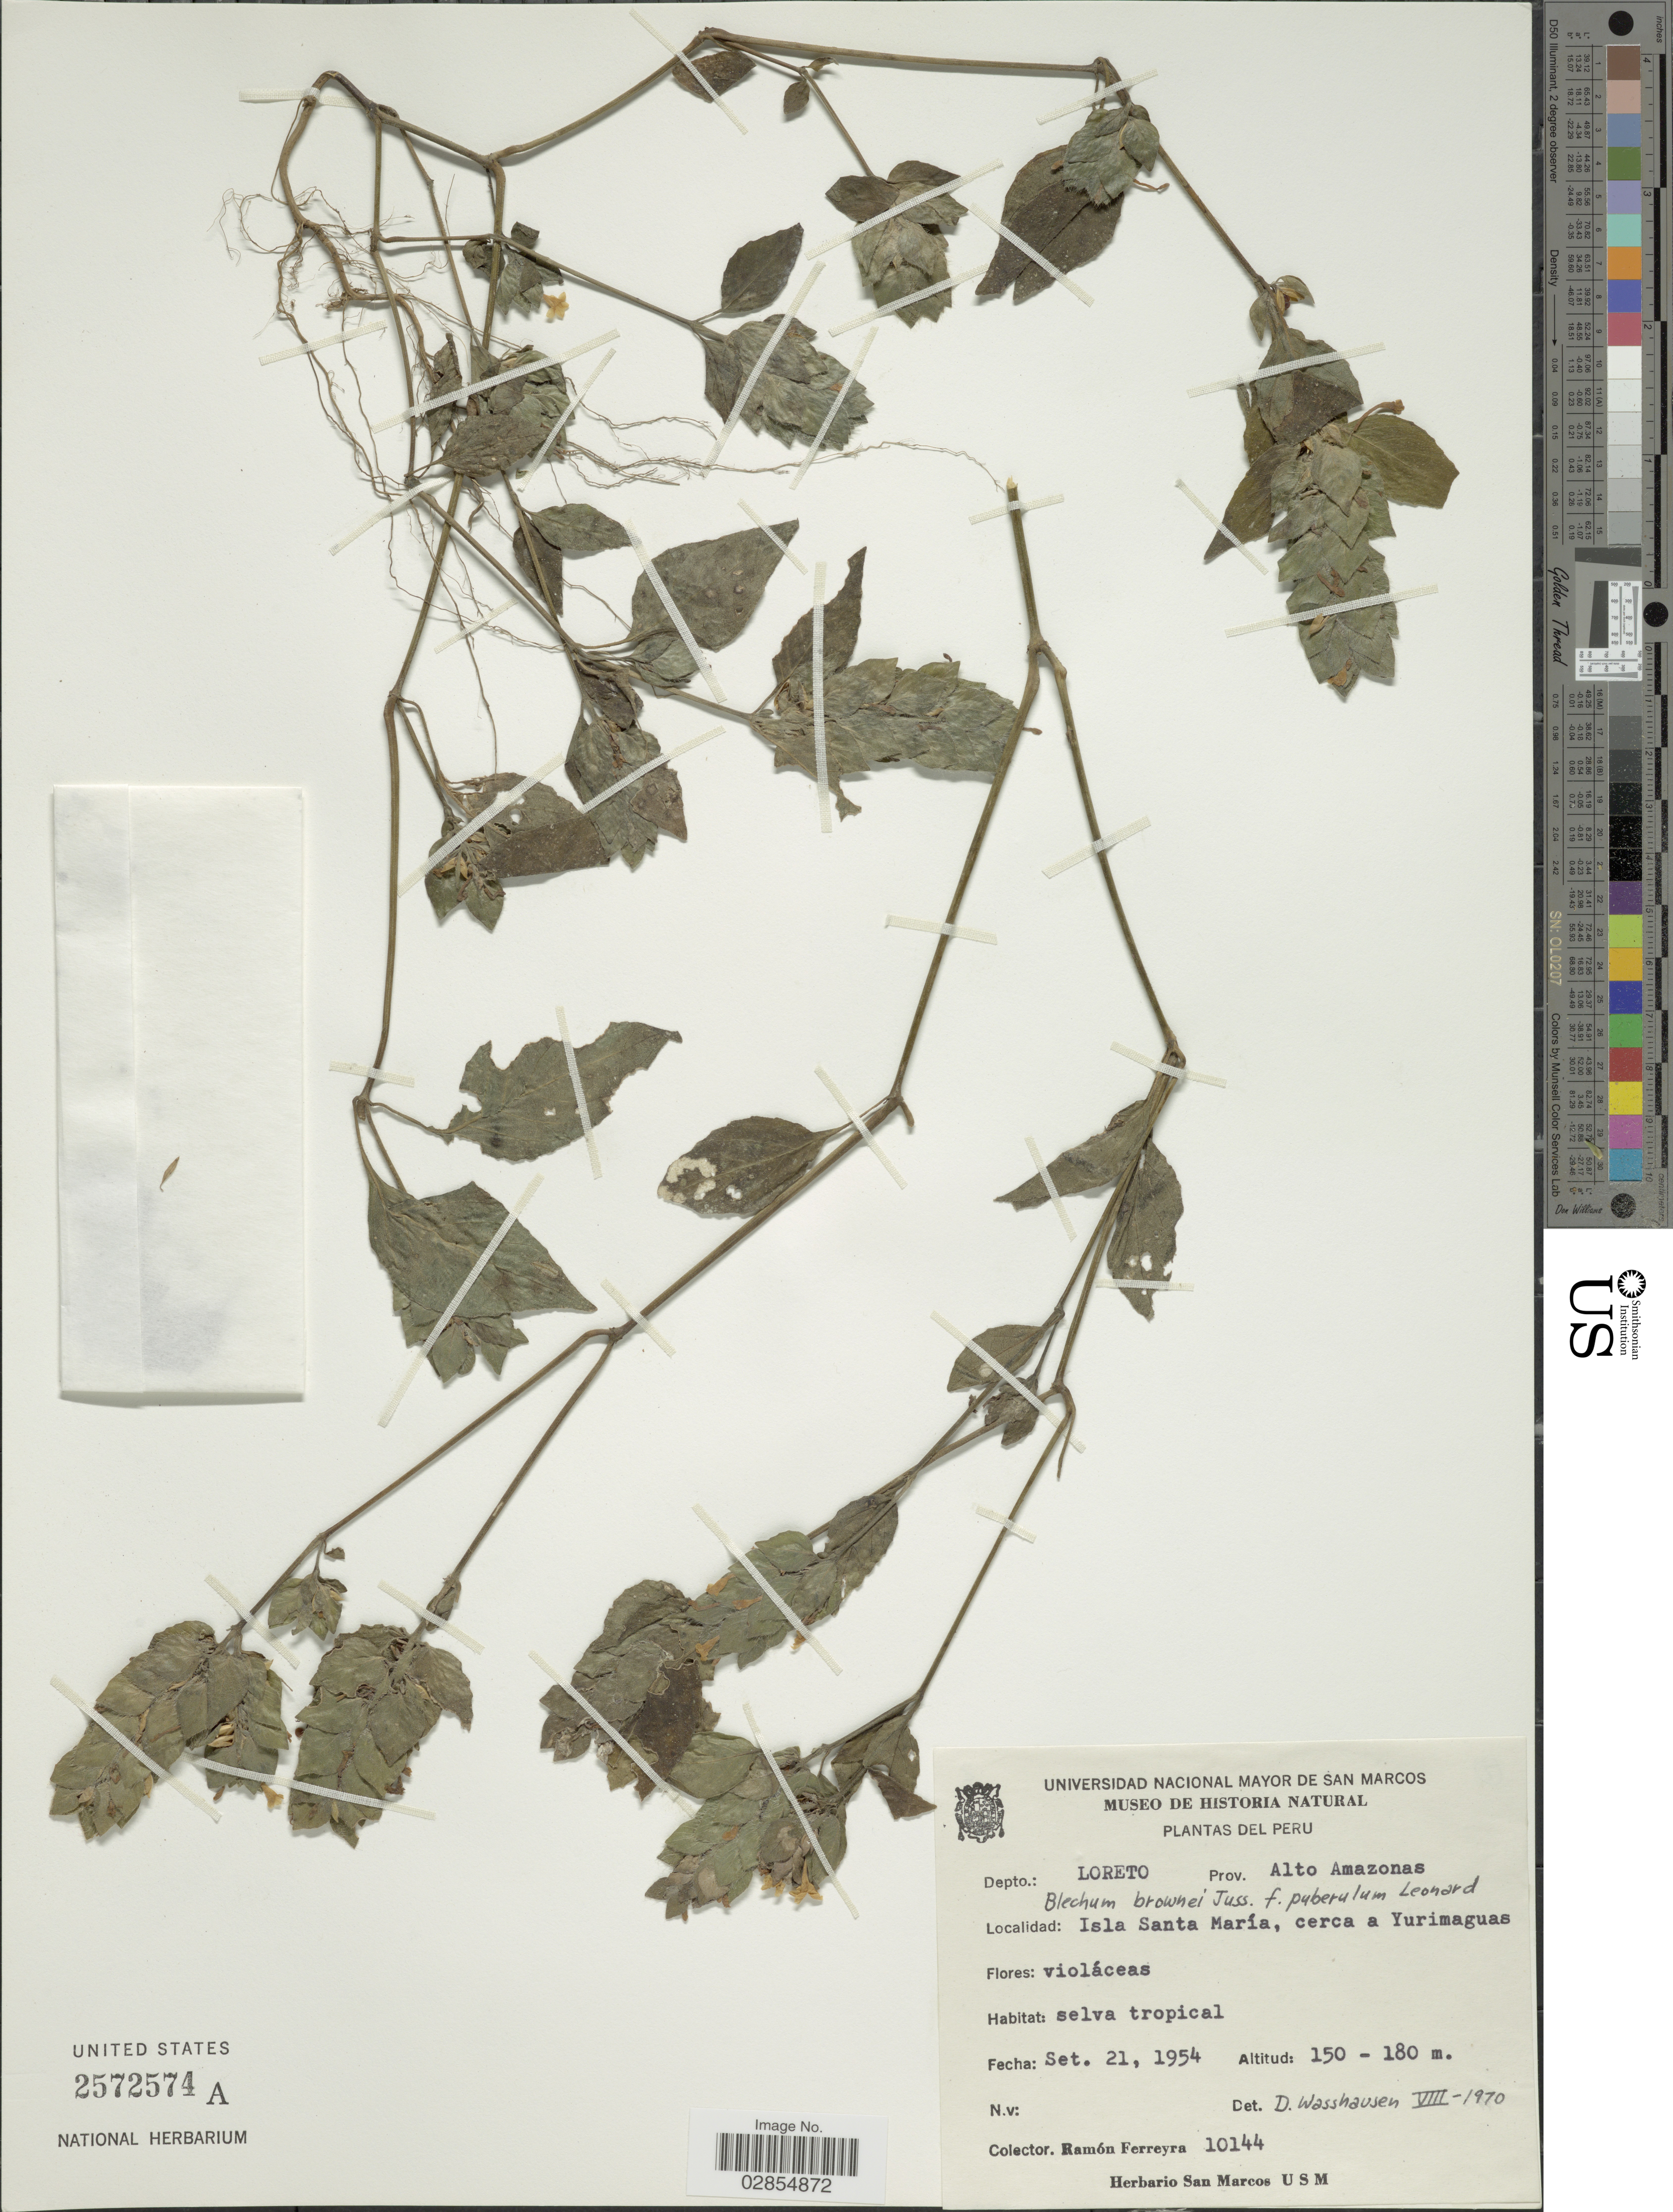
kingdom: Plantae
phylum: Tracheophyta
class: Magnoliopsida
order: Lamiales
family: Acanthaceae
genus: Blechum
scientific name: Blechum brownei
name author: Juss.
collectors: R. A. Ferreyra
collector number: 10144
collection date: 1954-09-21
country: Peru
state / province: Loreto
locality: Depto.: Loreto. Prov. Alto Amazonas. Isla Santa María, cerca a Yurimaguas.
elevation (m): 150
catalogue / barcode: US 2572574A